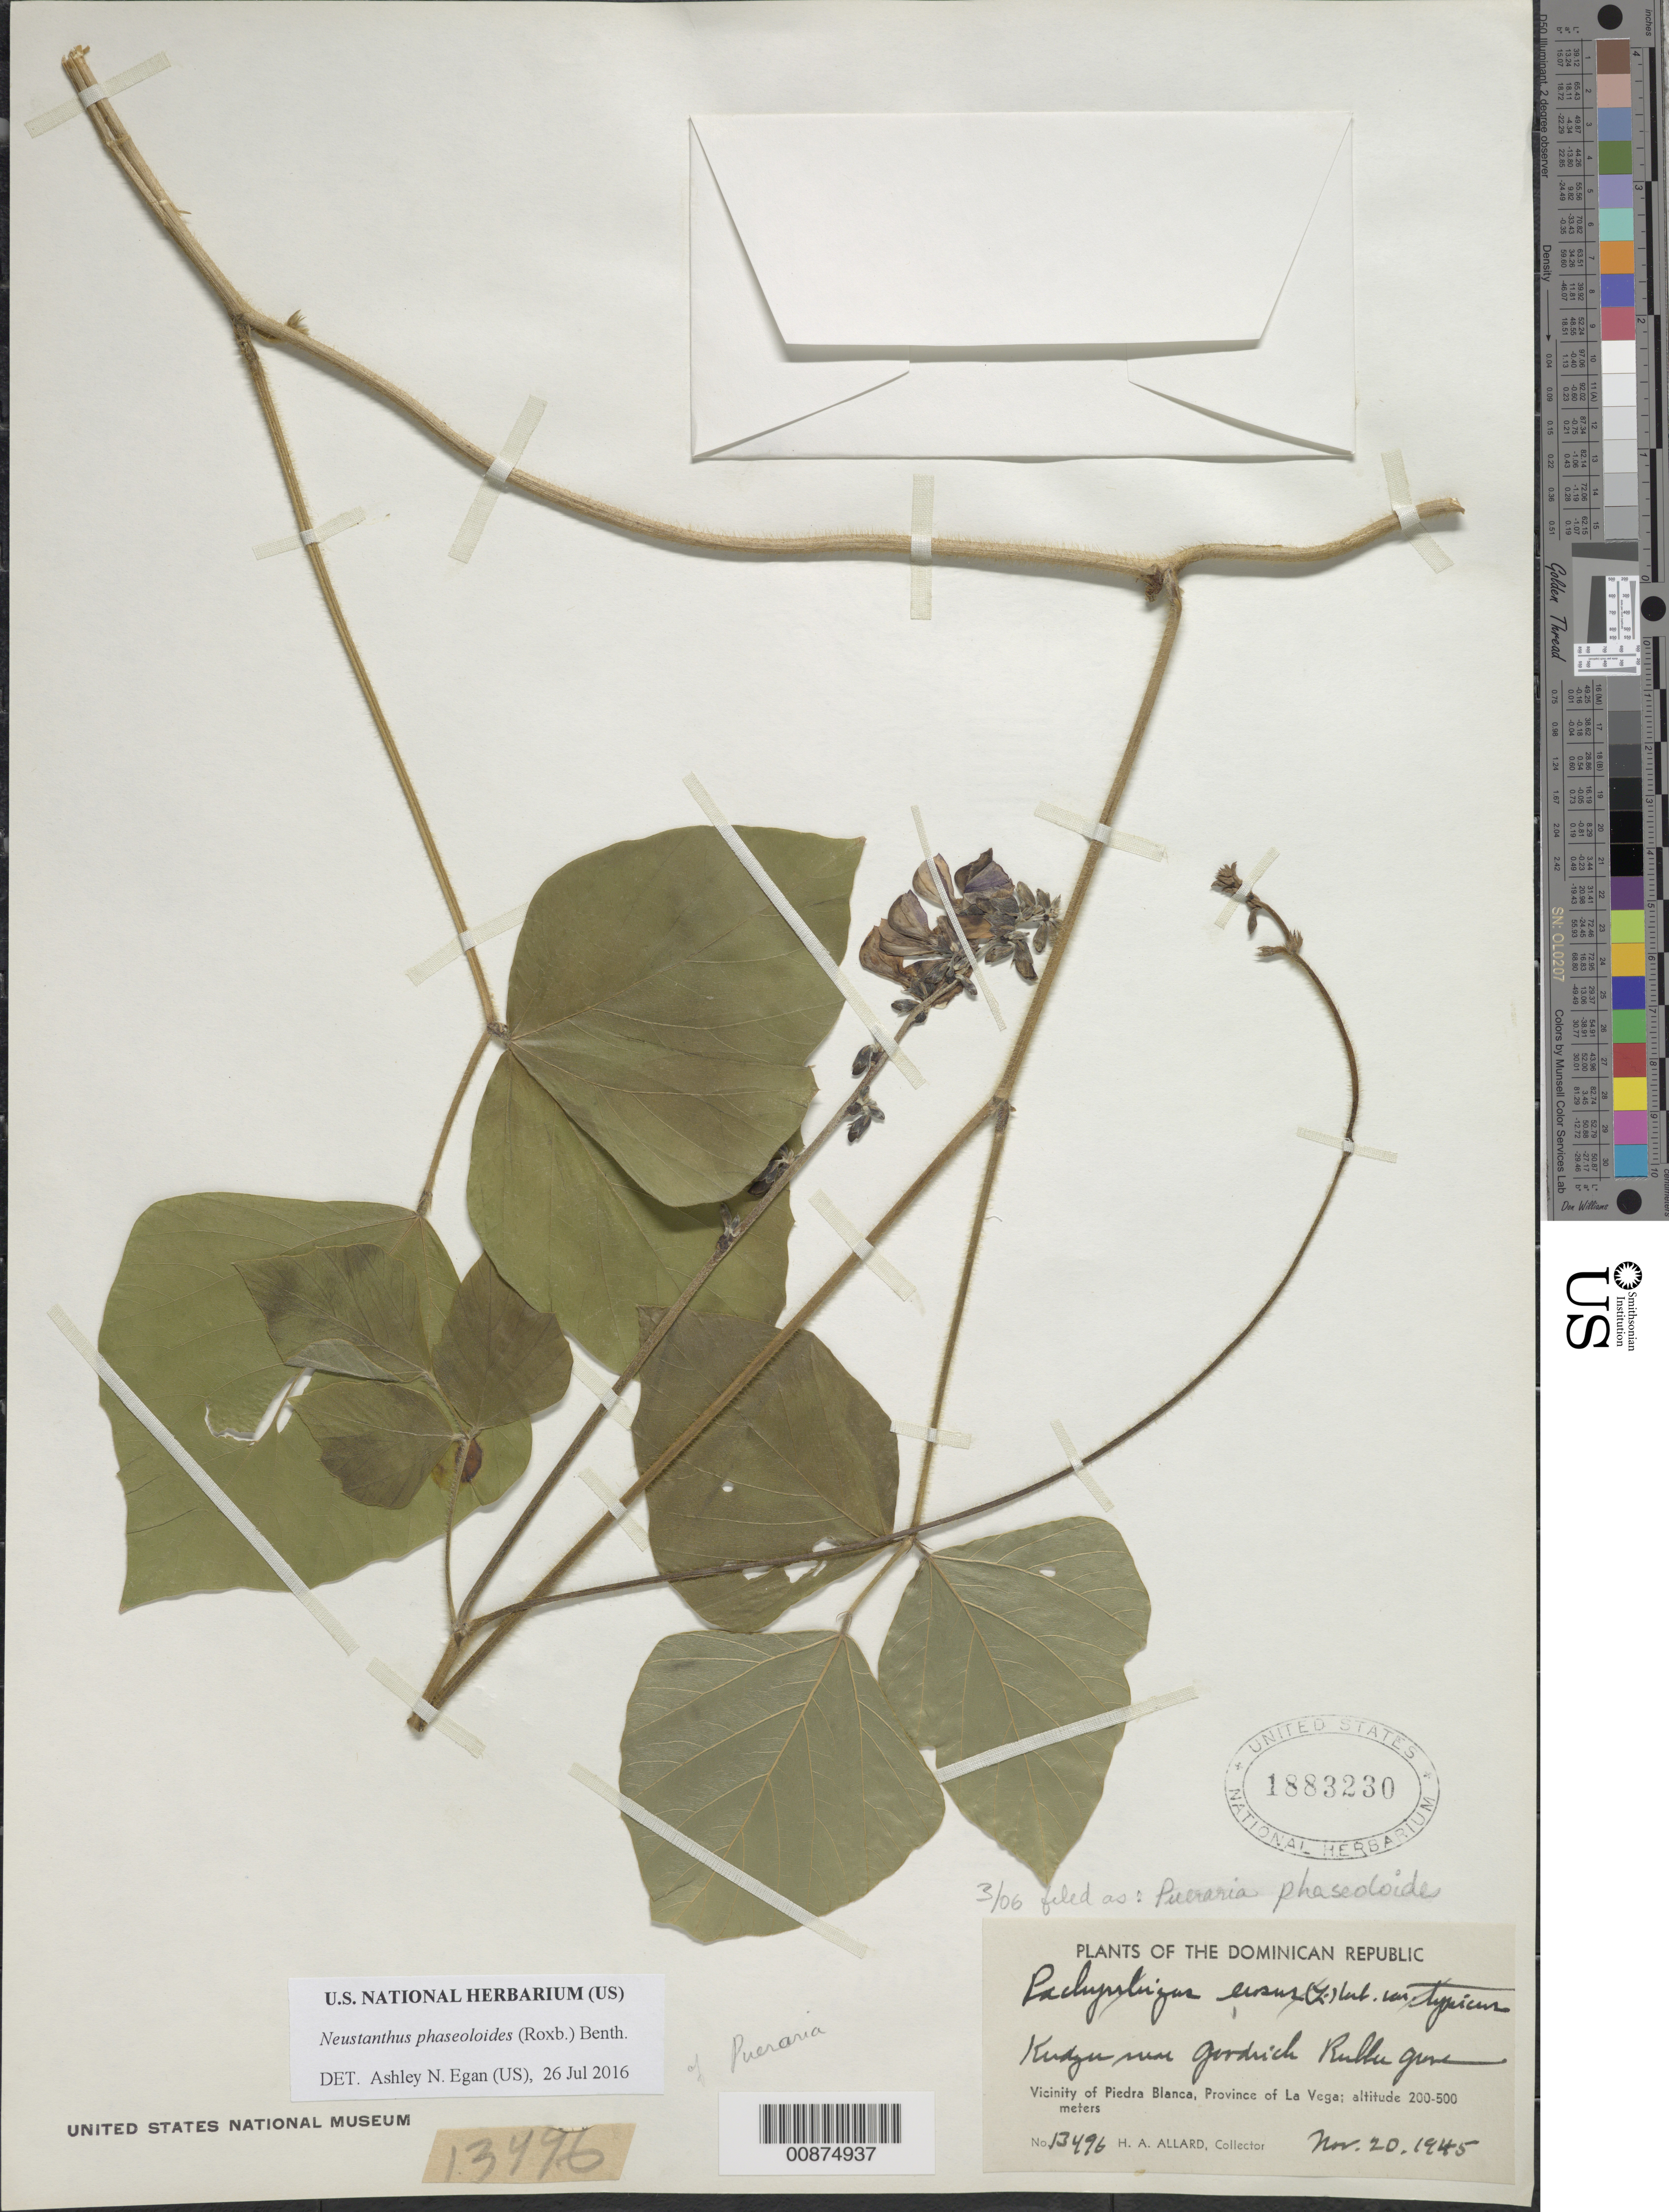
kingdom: Plantae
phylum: Tracheophyta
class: Magnoliopsida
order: Fabales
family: Fabaceae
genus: Neustanthus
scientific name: Neustanthus phaseoloides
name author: (Roxb.) Benth.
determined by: Egan, Ashley N., (US), Smithsonian Institution - National Museum of Natural History (UNITED STATES)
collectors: H. A. Allard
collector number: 13496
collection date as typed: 20 Nov 1945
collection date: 1945-11-20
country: Dominican Republic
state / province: La Vega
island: Hispaniola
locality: Near Goodrich Rubber Grove. Vicinity of Piedra Blanca.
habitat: near rubber grove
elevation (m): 200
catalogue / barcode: US 1883230